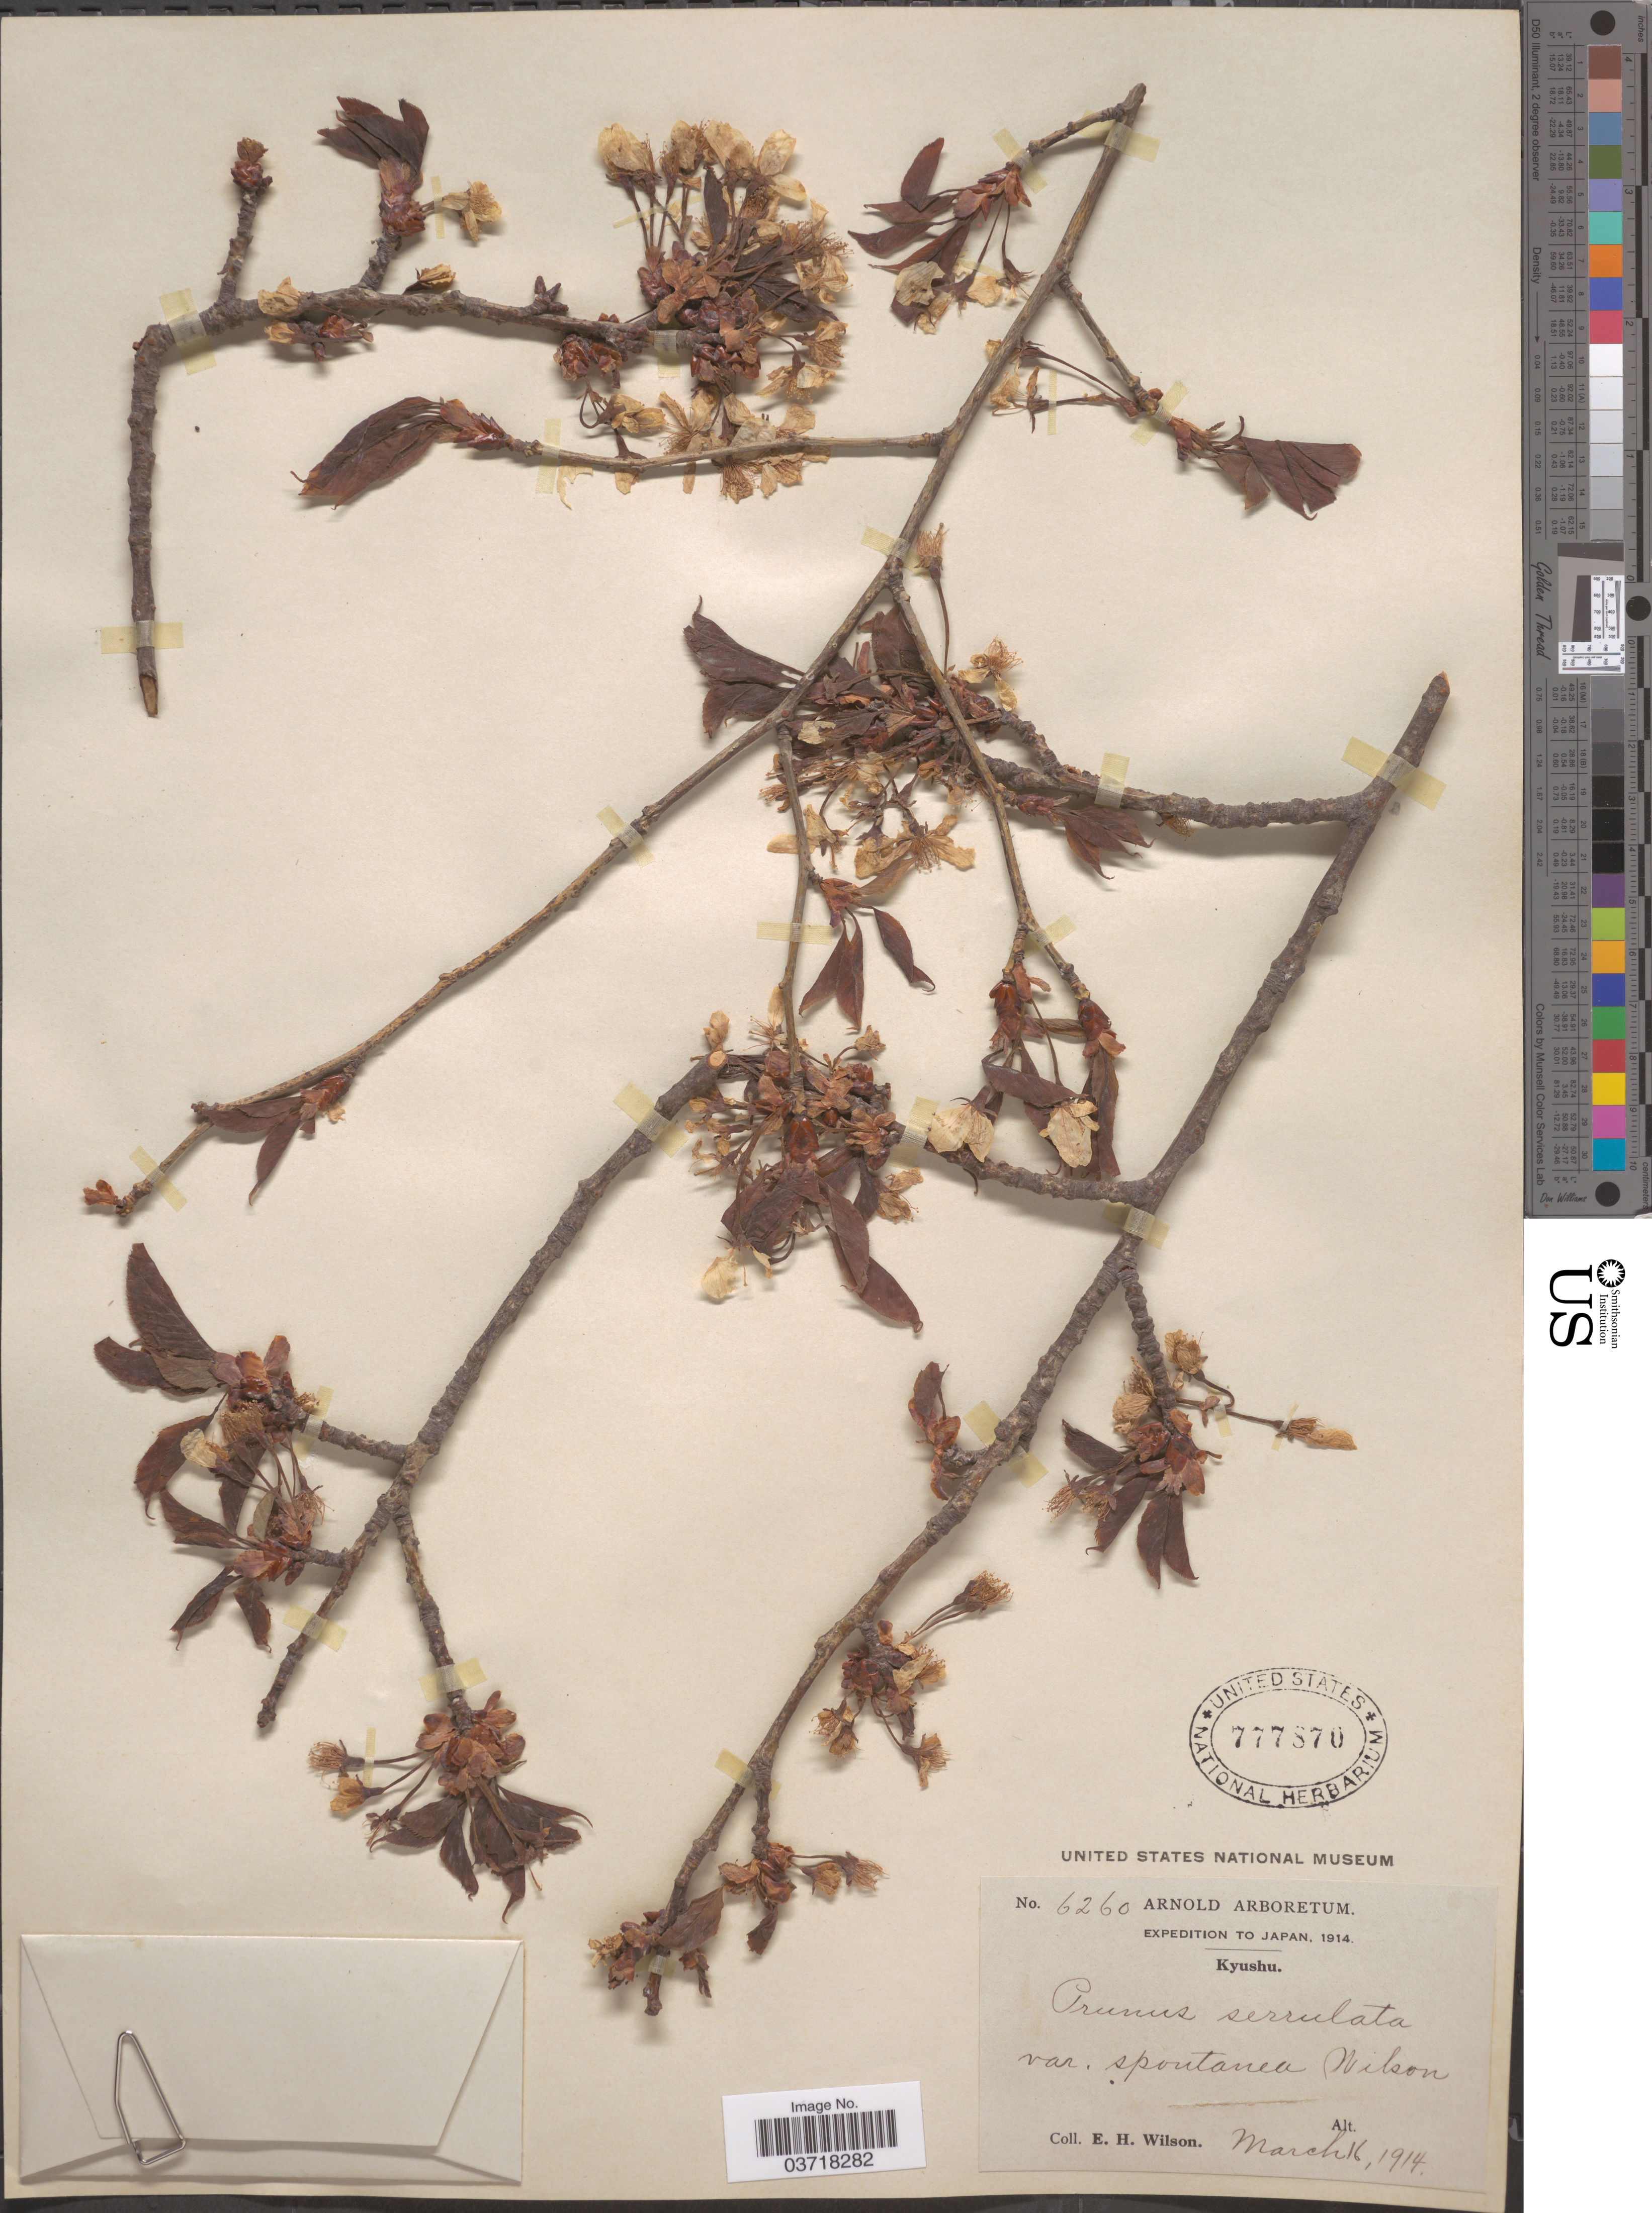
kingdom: Plantae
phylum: Tracheophyta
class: Magnoliopsida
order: Rosales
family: Rosaceae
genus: Prunus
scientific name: Prunus serrulata var. spontanea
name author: E.H. Wilson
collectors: E. Wilson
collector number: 6260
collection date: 1914-03-16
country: Japan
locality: Kyushu.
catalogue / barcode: US 777870